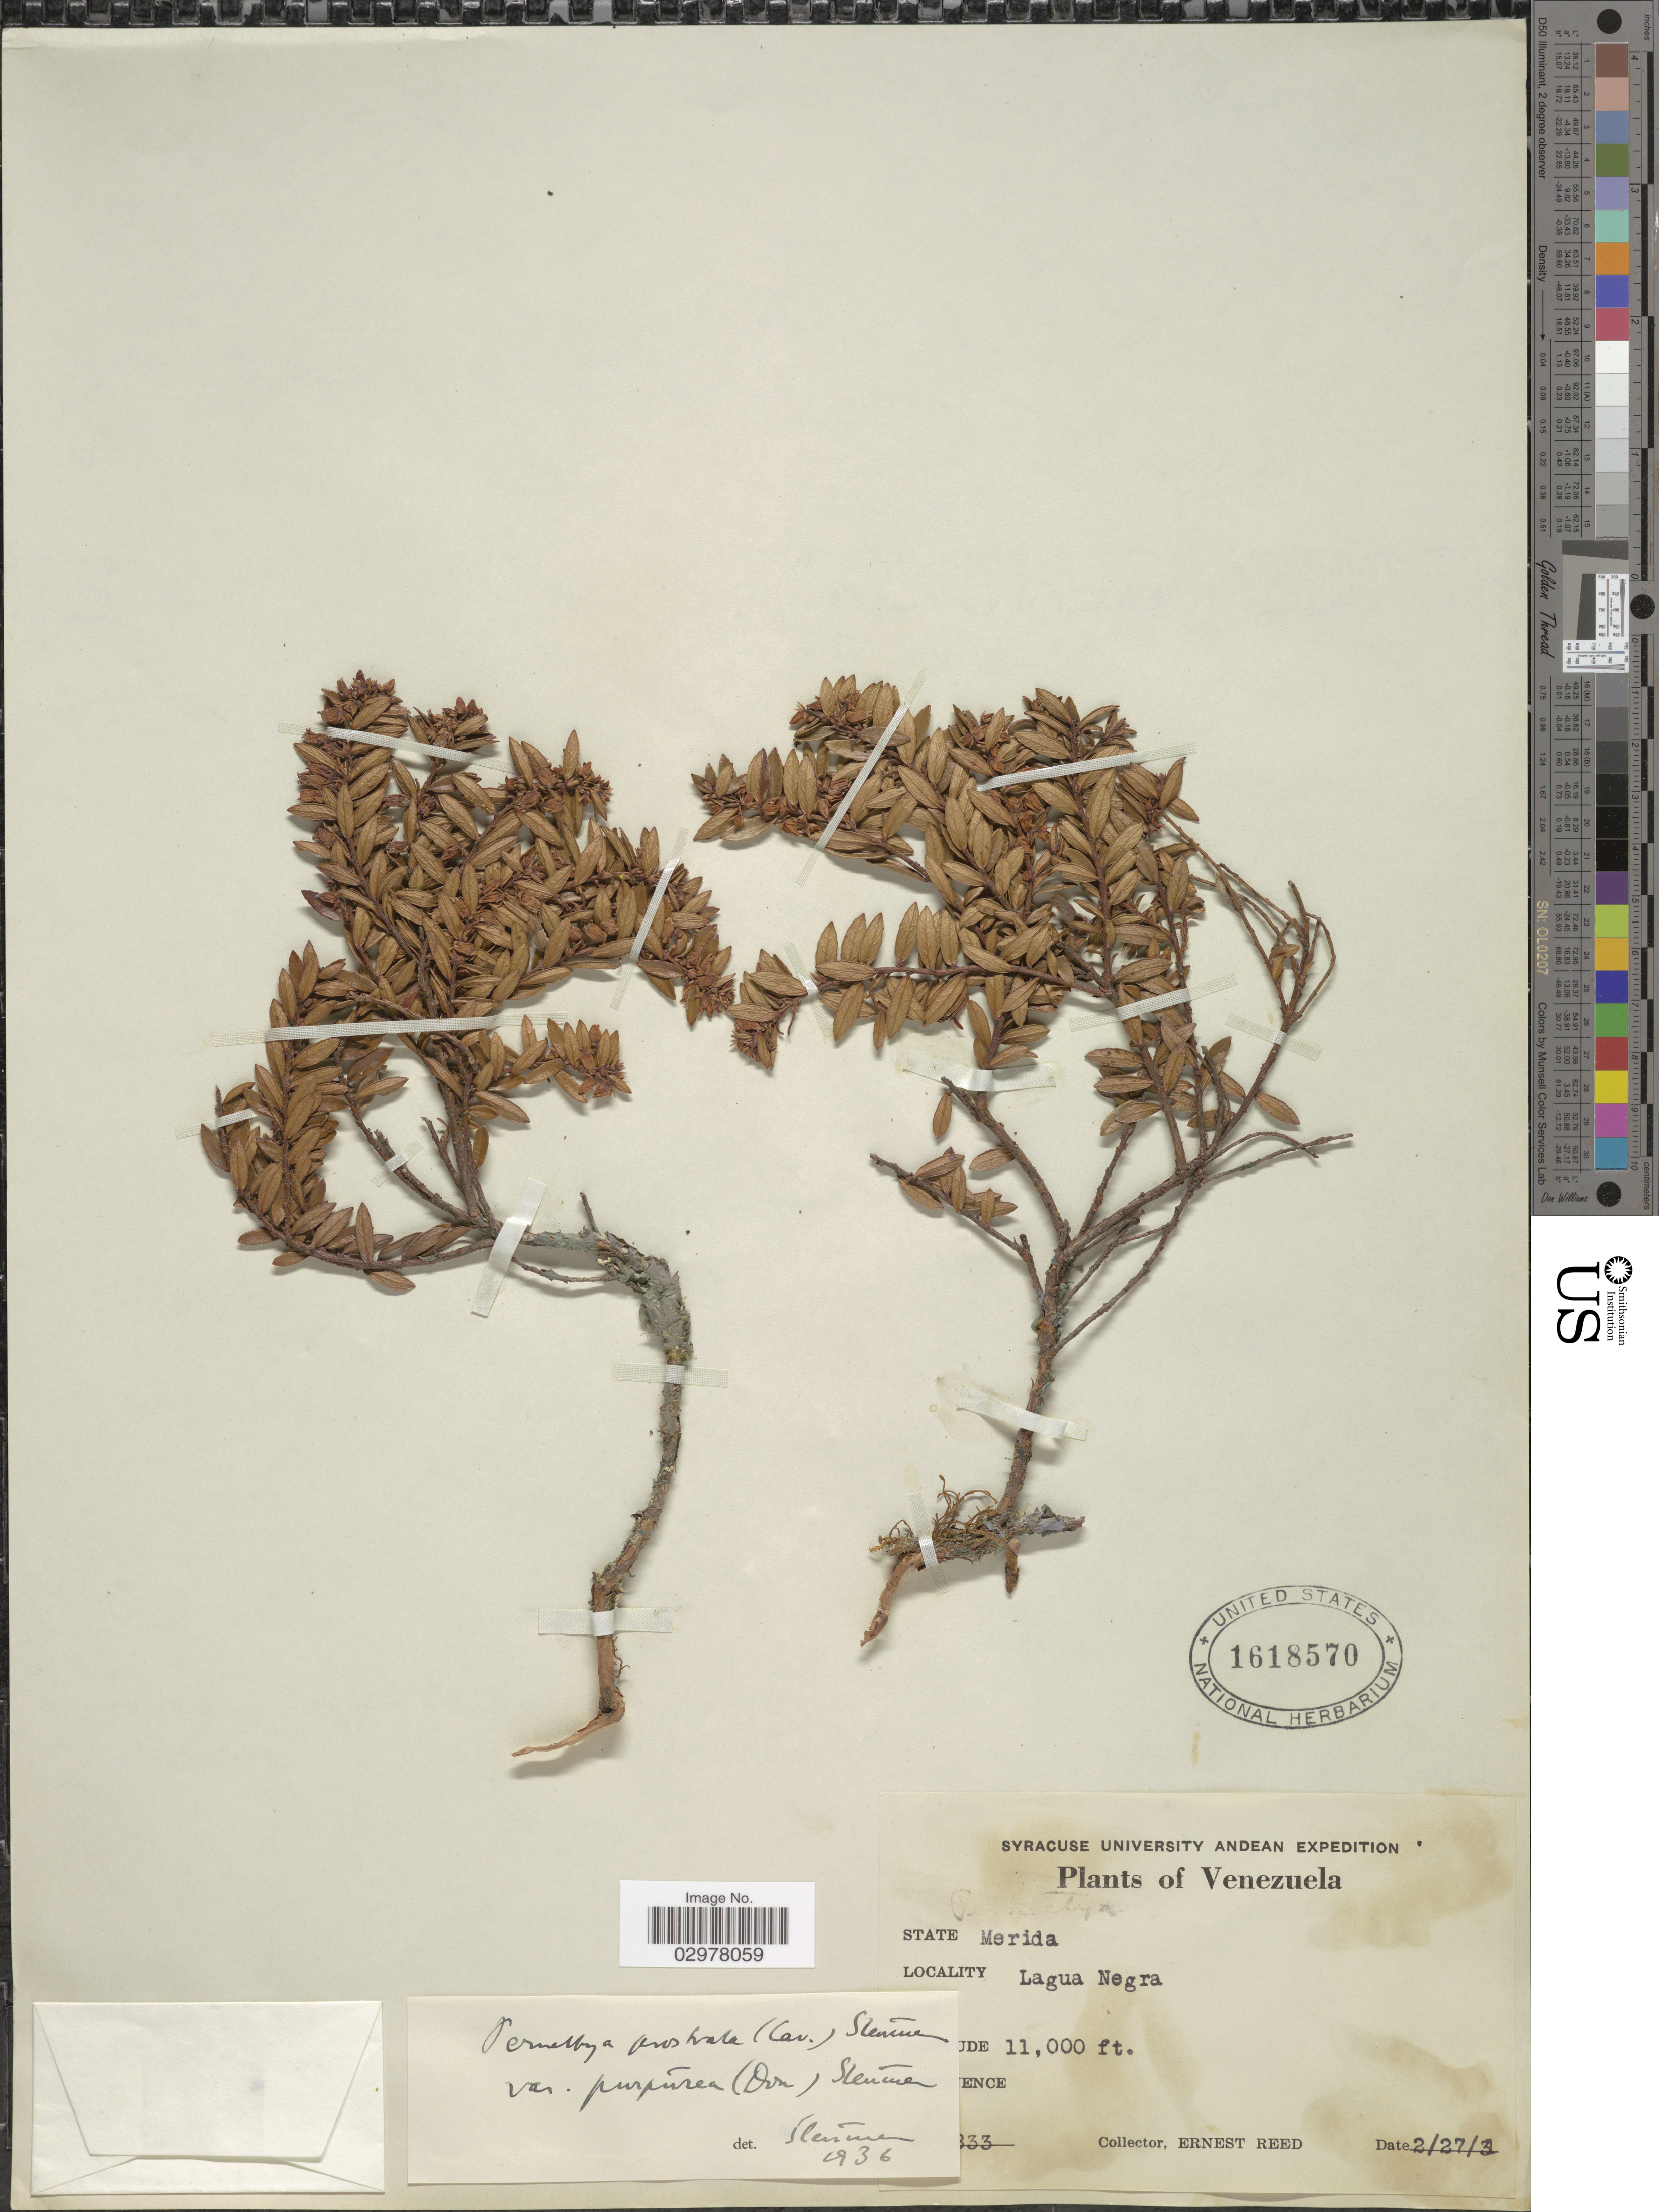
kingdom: Plantae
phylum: Tracheophyta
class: Magnoliopsida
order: Ericales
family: Ericaceae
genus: Pernettya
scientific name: Pernettya prostrata var. purpurea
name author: (D. Don ex G. Don) Sleumer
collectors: E. Reed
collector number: !33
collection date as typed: Transcribed d/m/y: 27/2/31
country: Venezuela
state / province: Mérida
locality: Lagua Negra.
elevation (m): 3353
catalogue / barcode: US 1618570